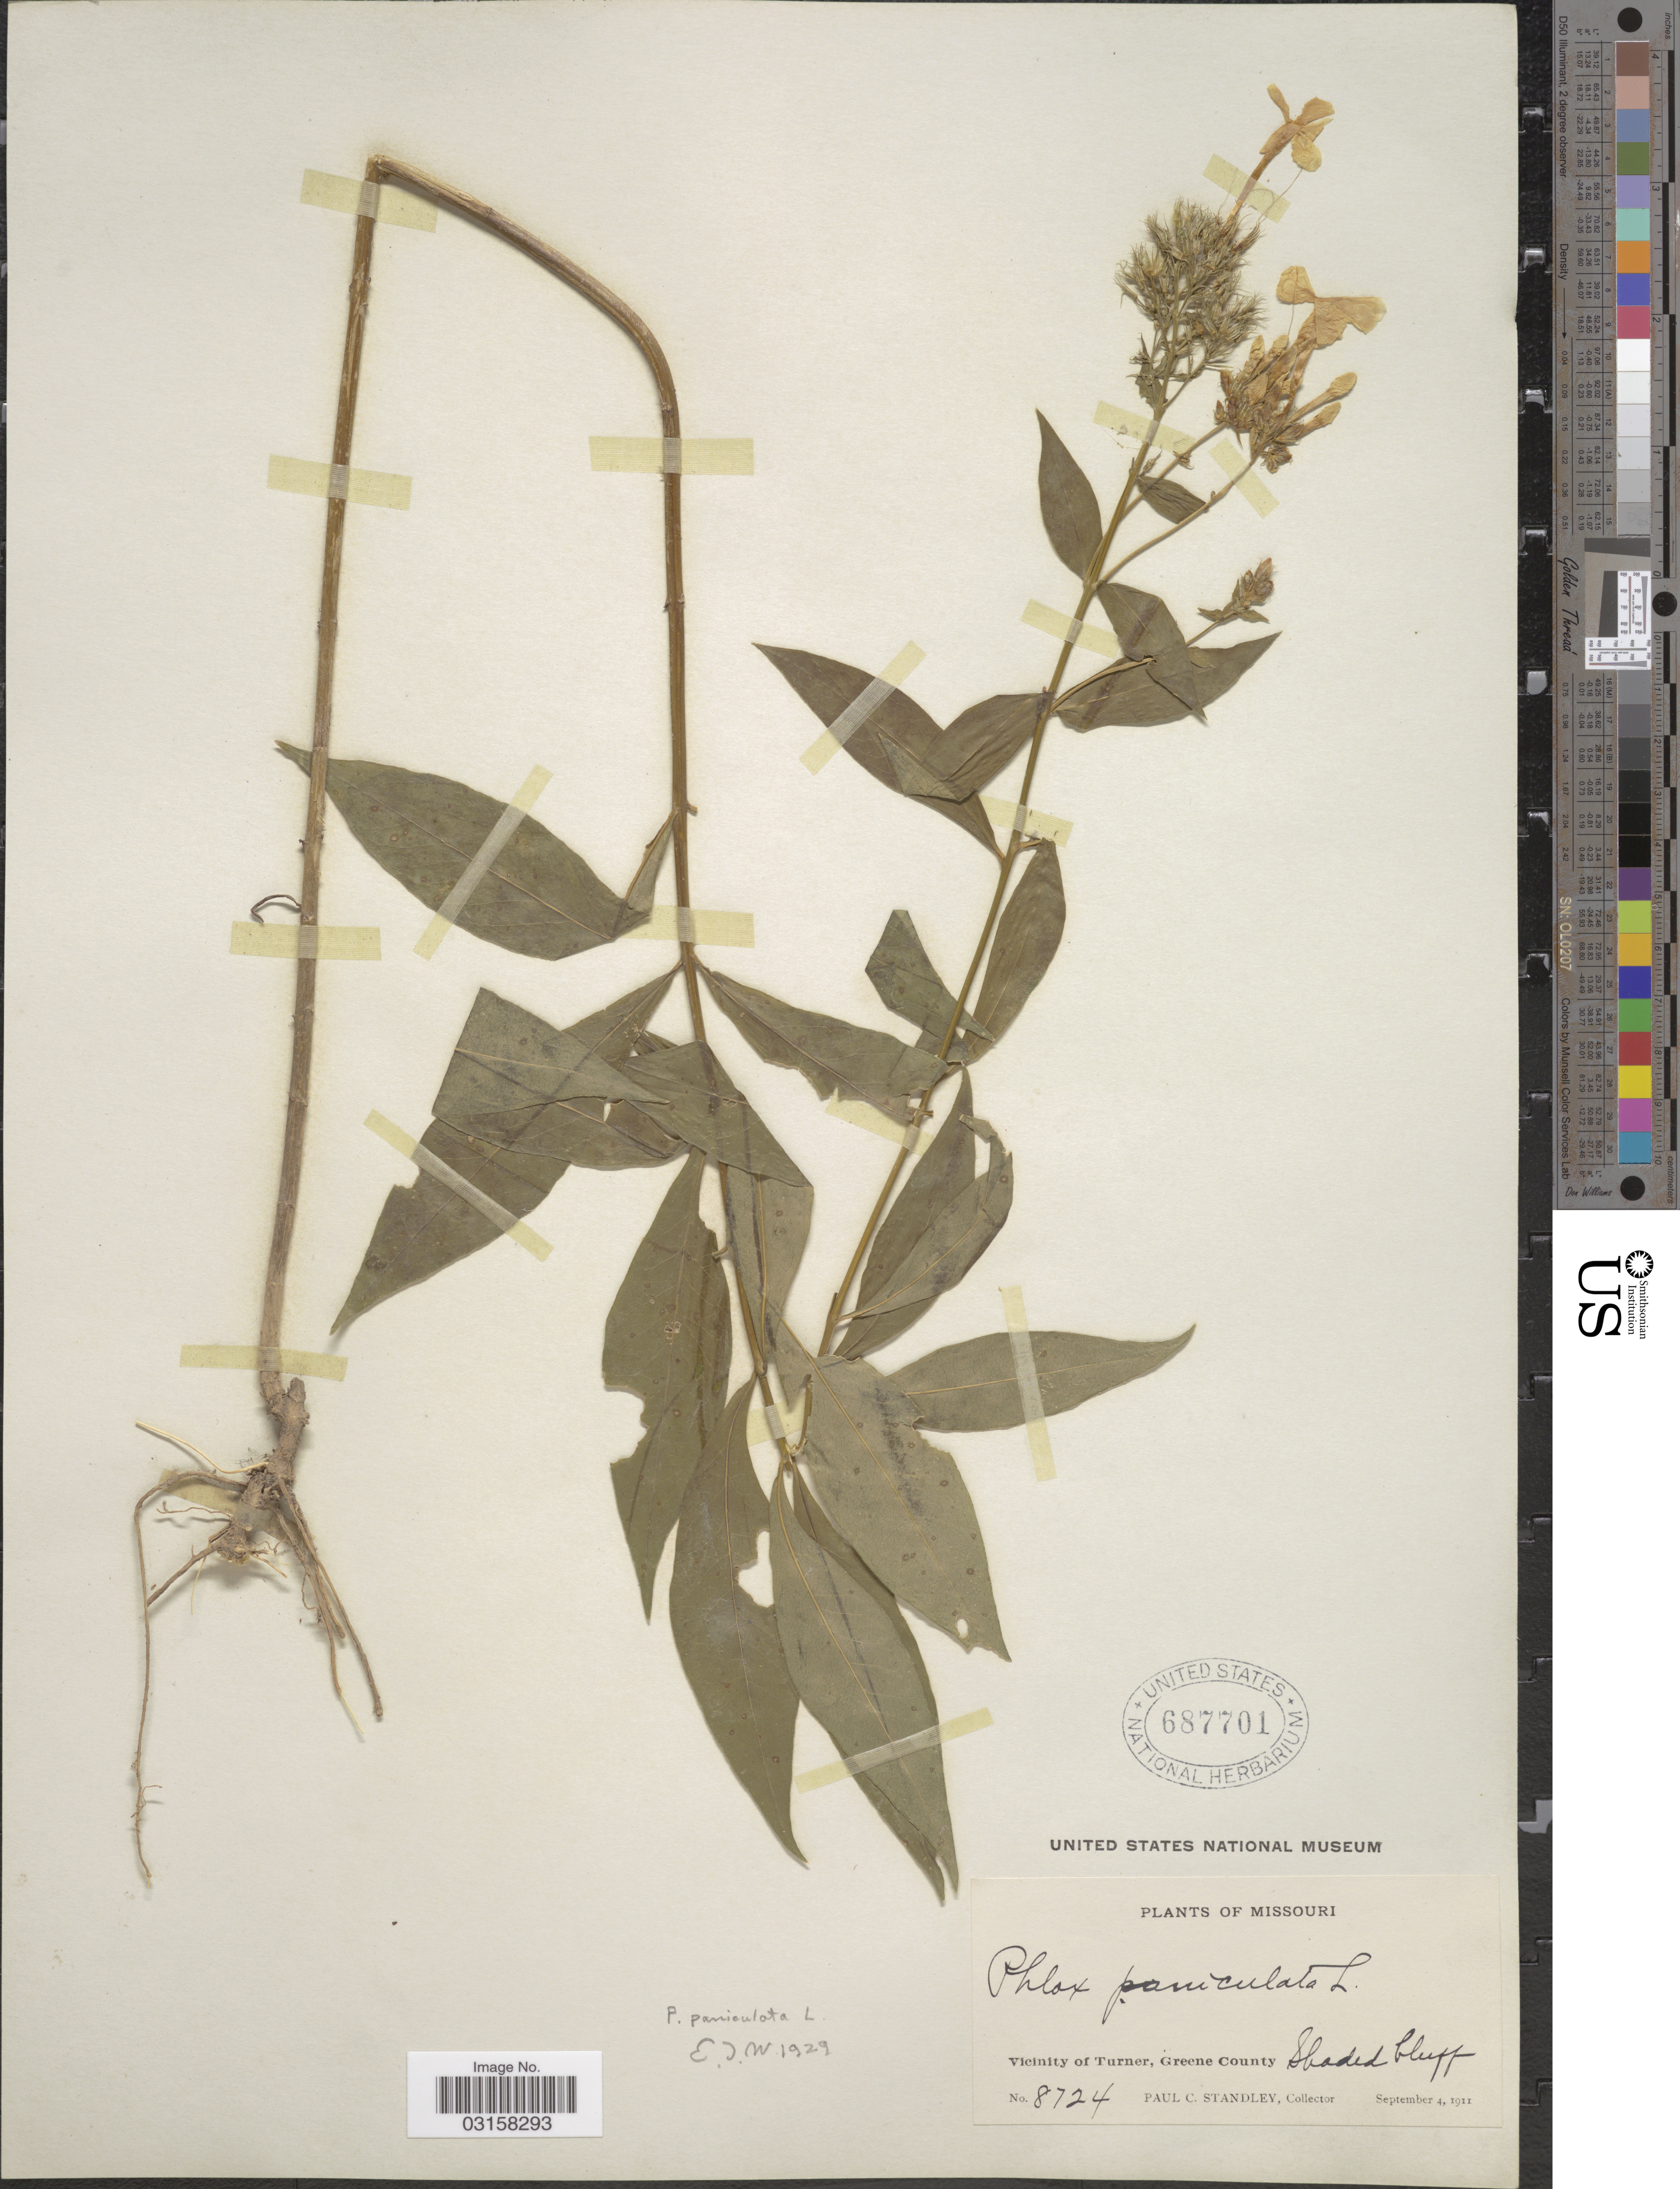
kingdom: Plantae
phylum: Tracheophyta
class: Magnoliopsida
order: Ericales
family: Polemoniaceae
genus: Phlox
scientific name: Phlox paniculata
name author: L.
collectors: P. C. Standley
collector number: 8724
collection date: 1911-09-04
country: United States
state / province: Missouri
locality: Vicinity of Turner, Greene County.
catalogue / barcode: US 687701